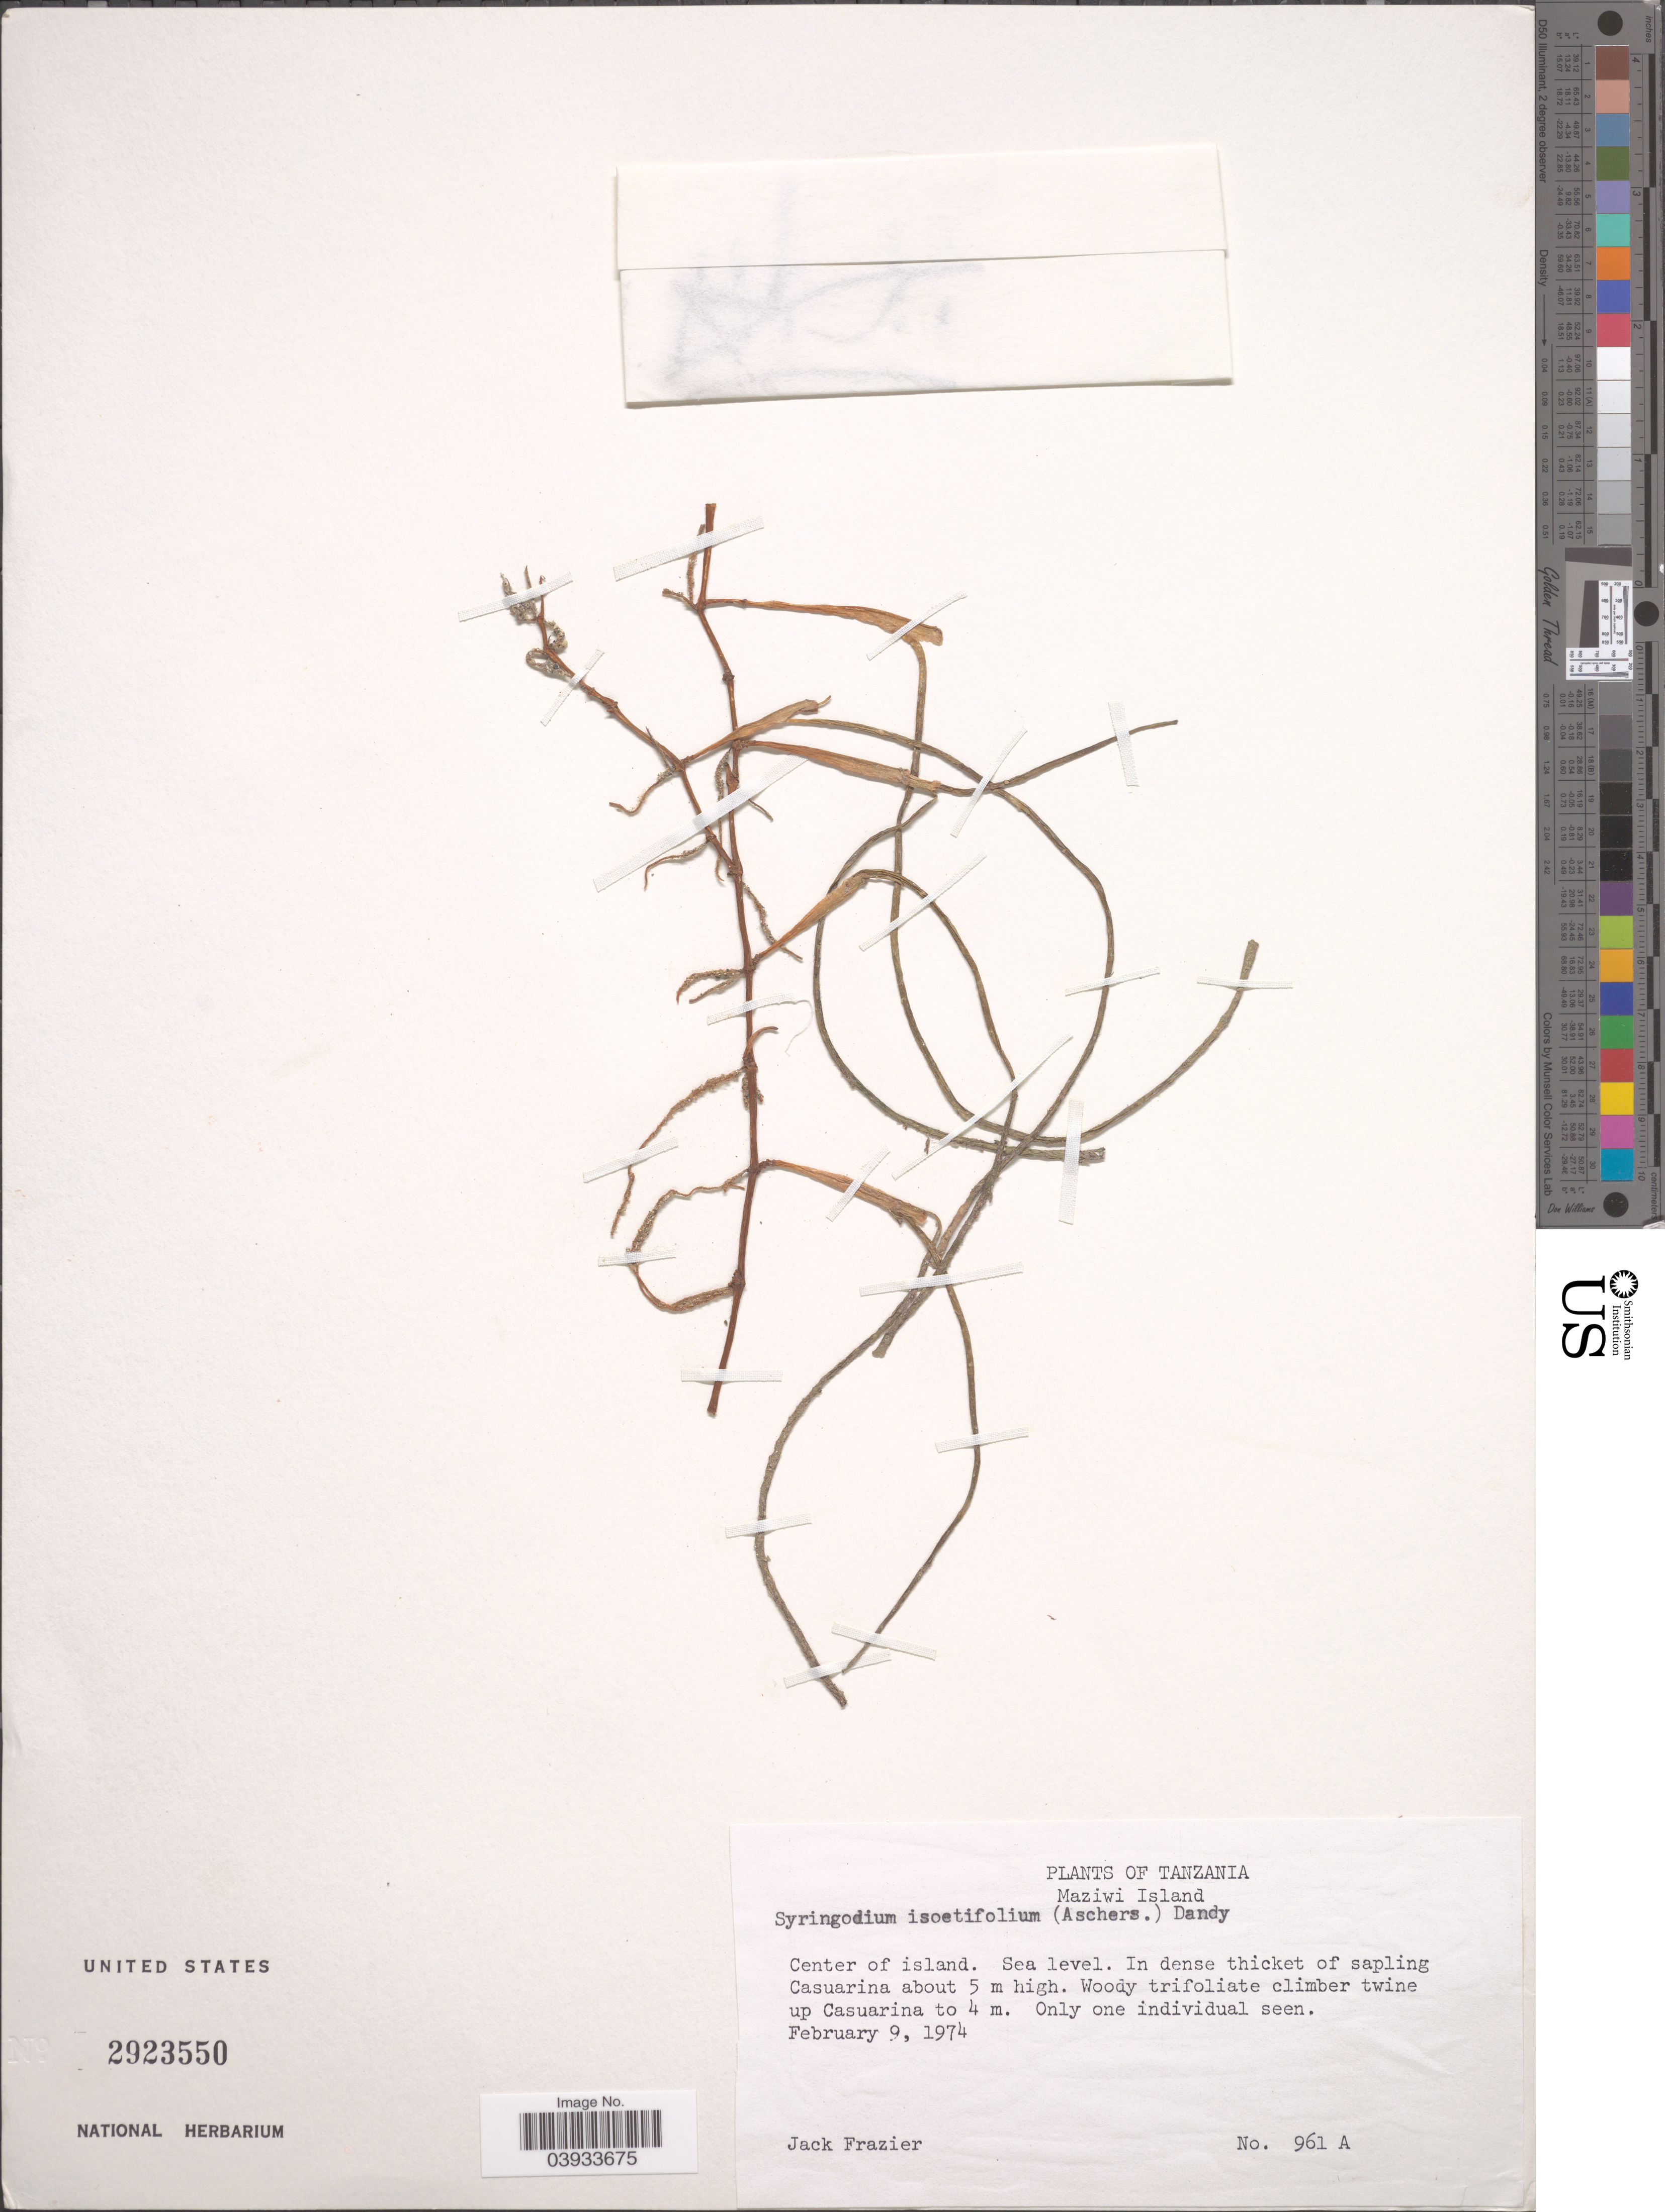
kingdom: Plantae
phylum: Tracheophyta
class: Liliopsida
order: Alismatales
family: Cymodoceaceae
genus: Syringodium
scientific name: Syringodium sp.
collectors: J. Frazier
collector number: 961A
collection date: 1974-02-09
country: Tanzania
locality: Maziwi Island. Center of island. In dense ticket.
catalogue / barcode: US 2923550